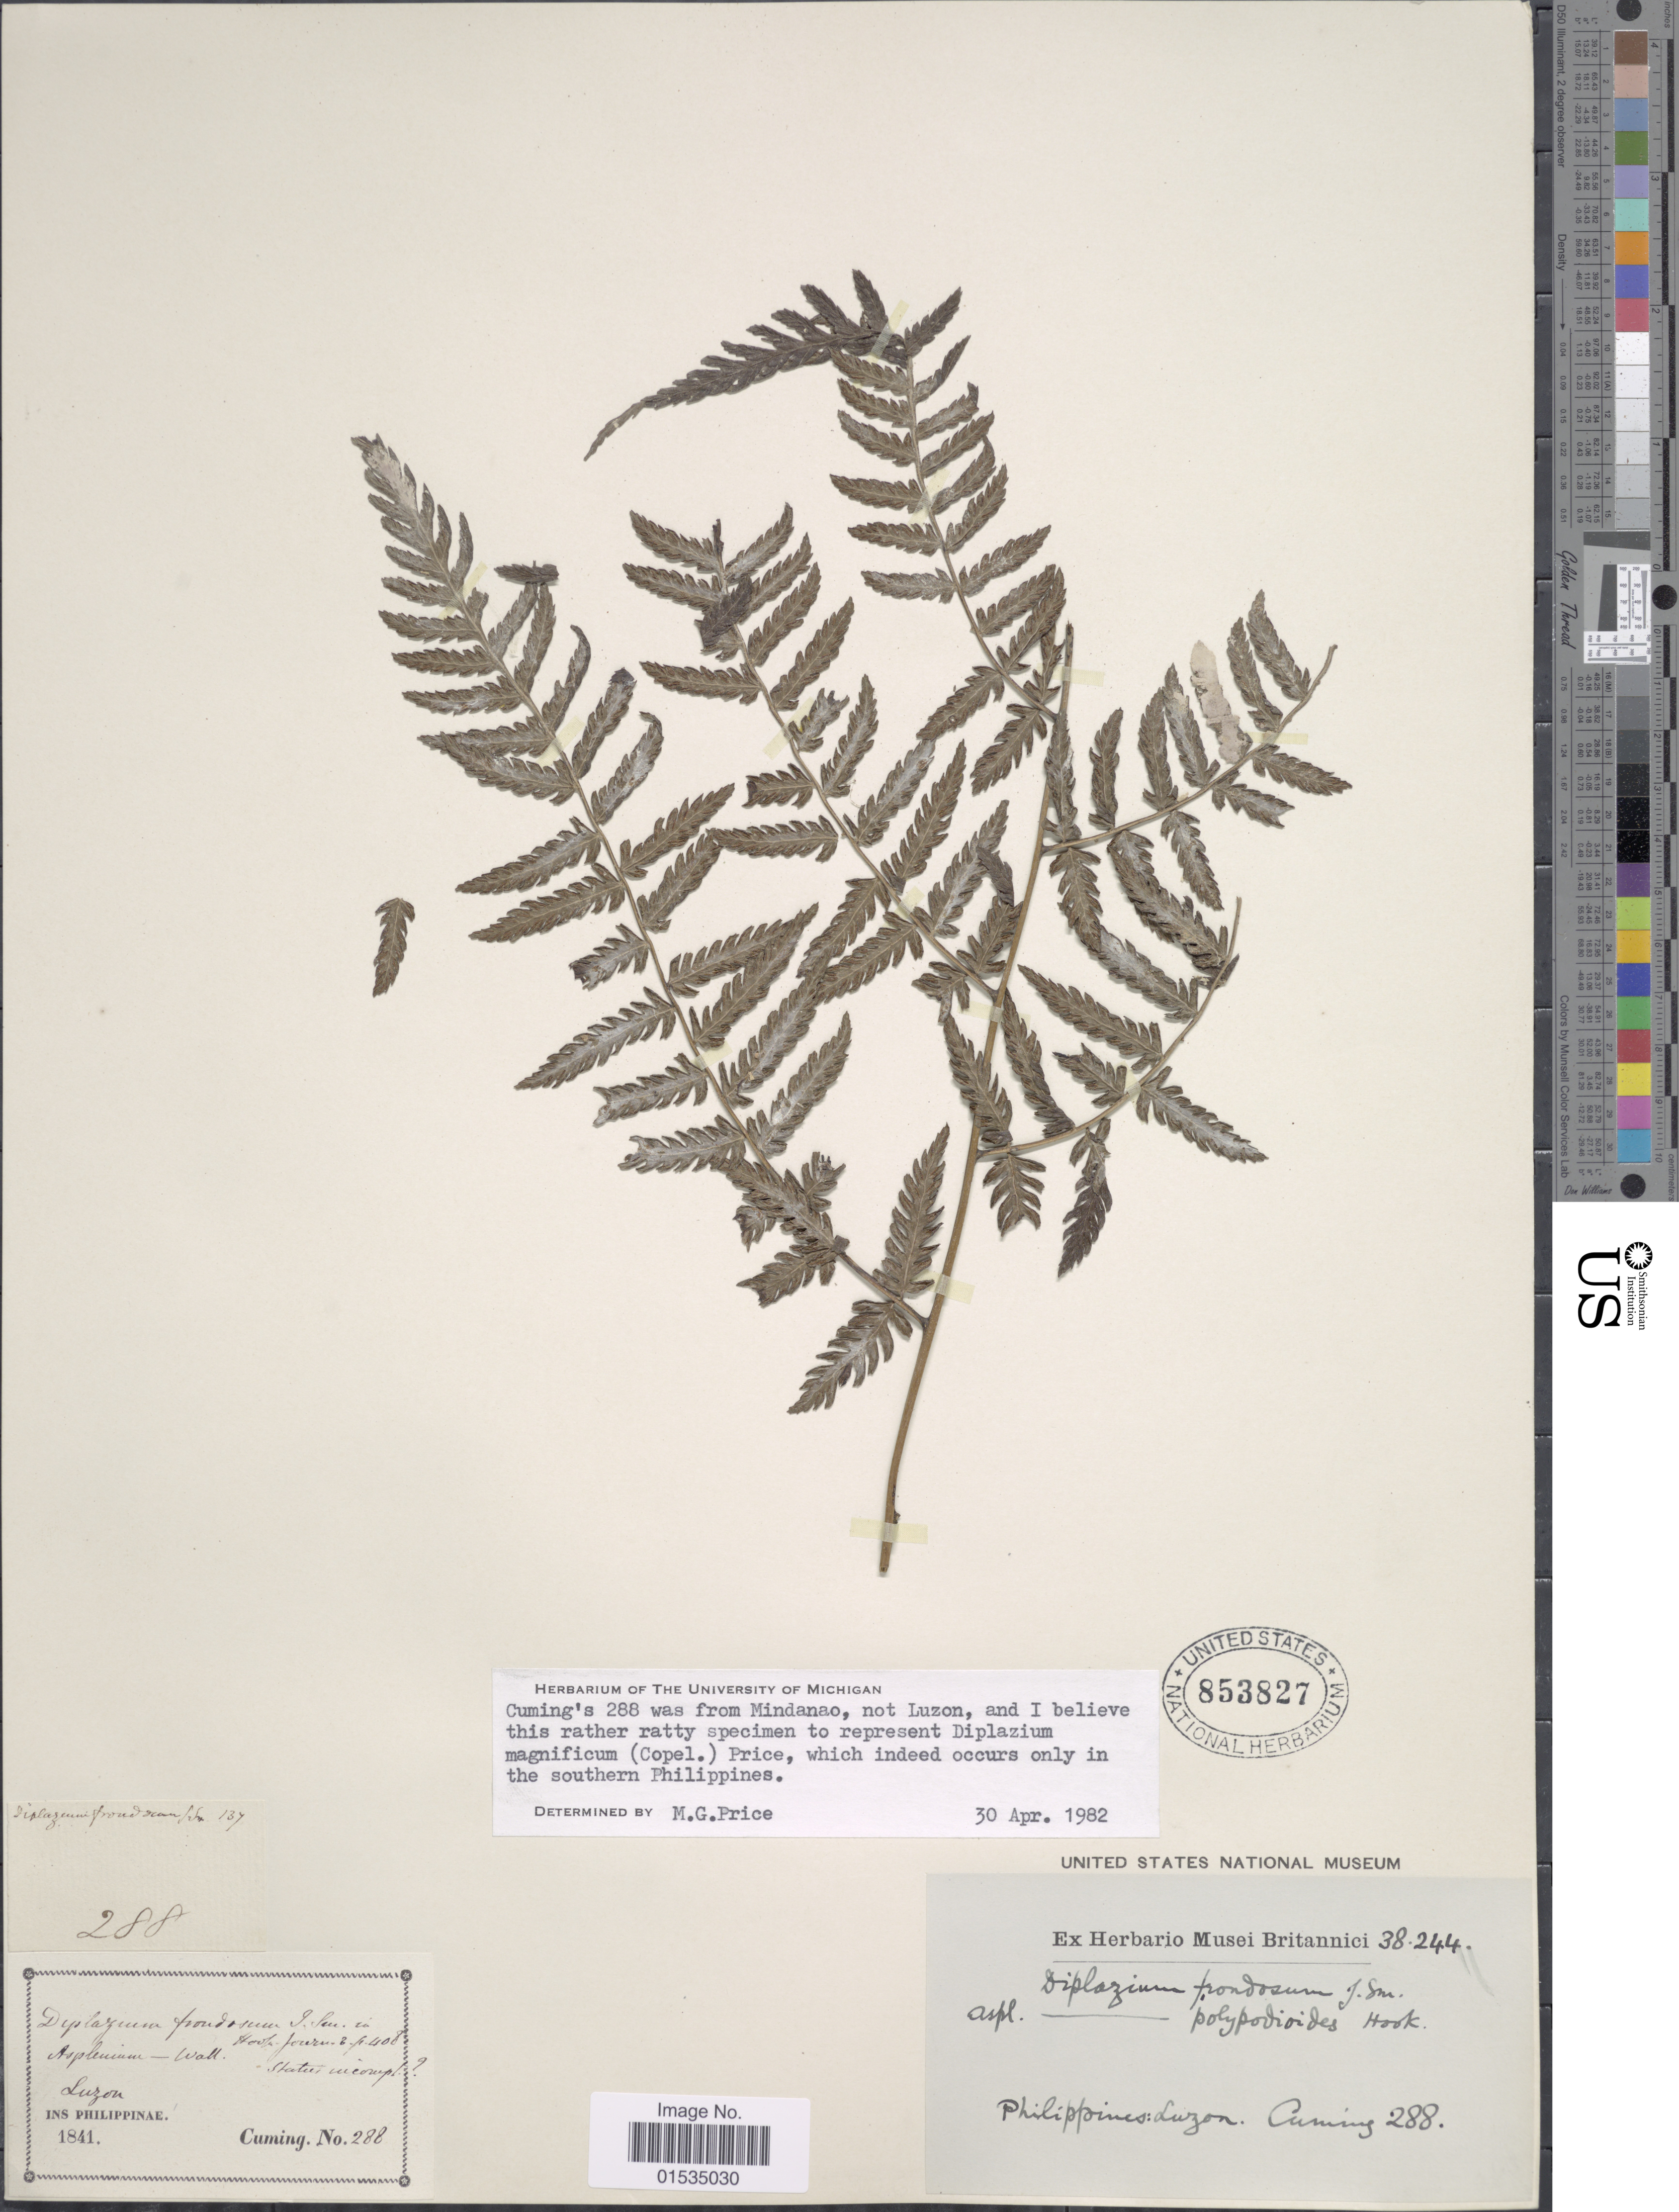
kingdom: Plantae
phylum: Tracheophyta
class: Polypodiopsida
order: Polypodiales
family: Athyriaceae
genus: Diplazium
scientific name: Diplazium magnificum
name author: (Copel.) Price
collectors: -. Cuming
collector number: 288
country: Philippines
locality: Luzon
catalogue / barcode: US 853827